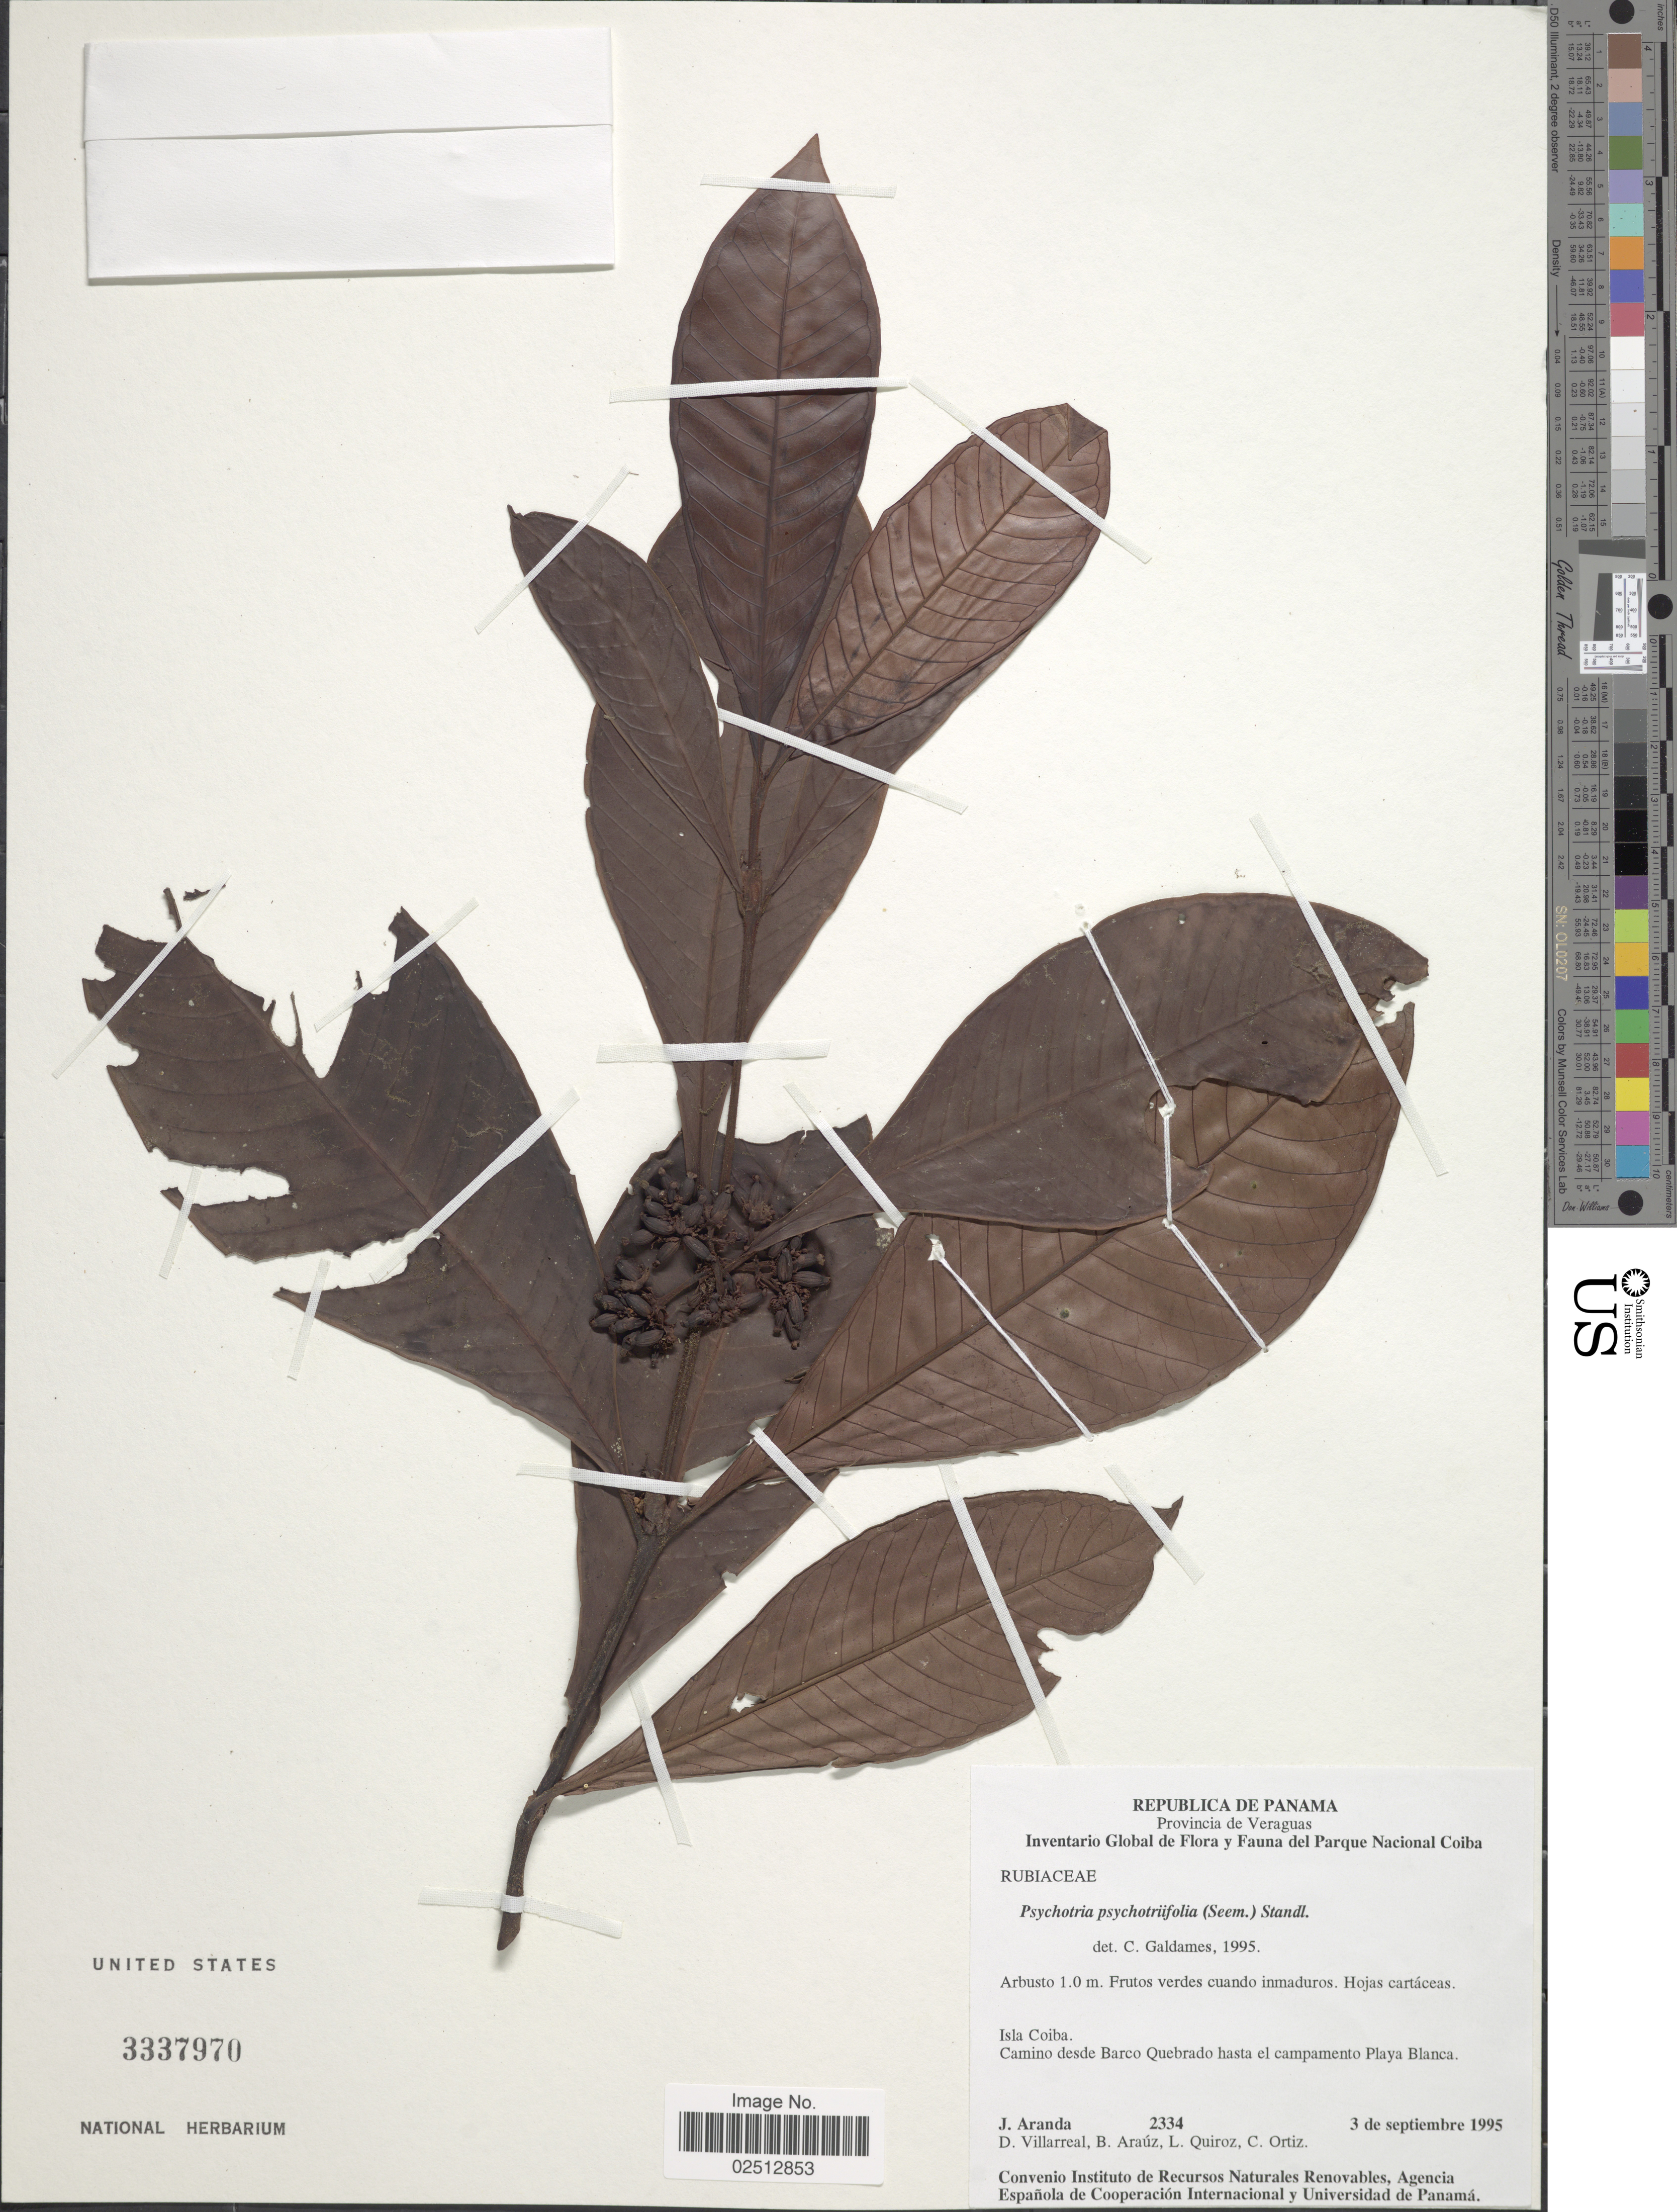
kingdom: Plantae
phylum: Tracheophyta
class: Magnoliopsida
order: Gentianales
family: Rubiaceae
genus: Psychotria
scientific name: Psychotria psychotriaefolia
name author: (Seem.) Standl.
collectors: J. Aranda, D. Villarreal, B. Araúz, L. Quiroz & C. Ortiz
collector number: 2334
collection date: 1995-09-03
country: Panama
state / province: Veraguas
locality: Provincia de Veraguas. Isla Coiba. Camino desde Barco Quebrado hasta el campamento Playa Blanca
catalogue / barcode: US 3337970